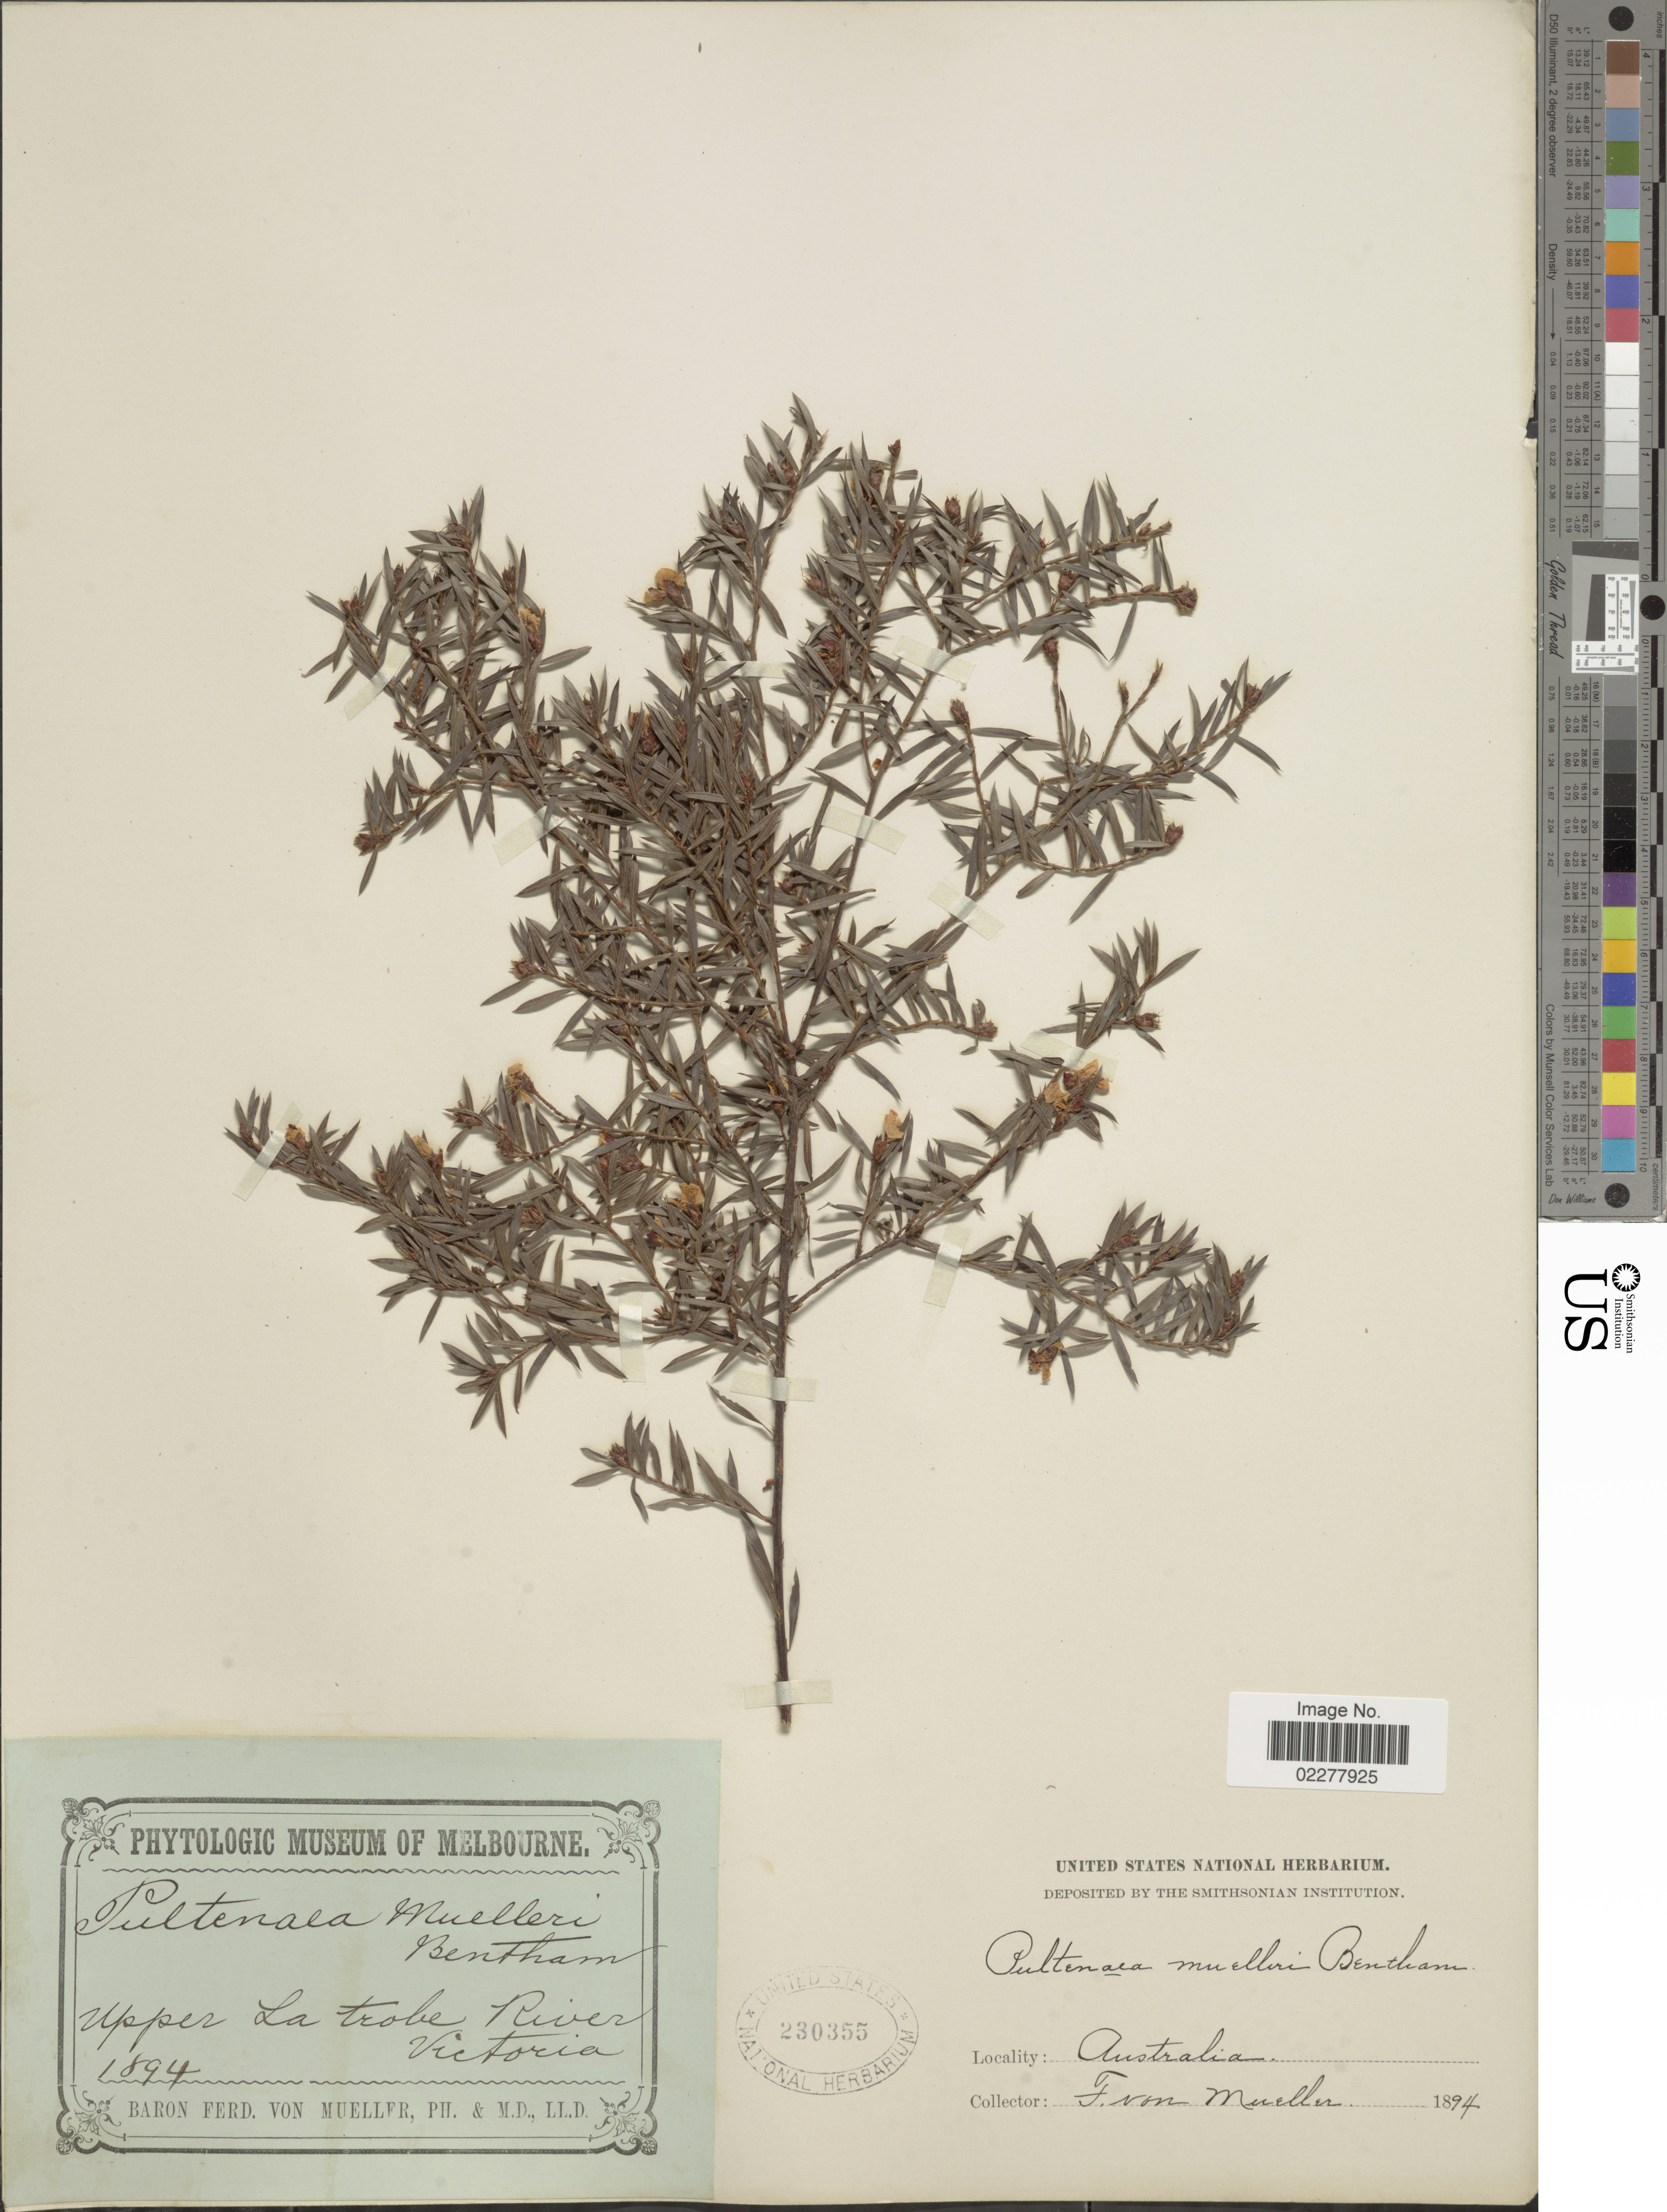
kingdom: Plantae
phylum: Tracheophyta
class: Magnoliopsida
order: Fabales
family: Fabaceae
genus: Pultenaea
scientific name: Pultenaea muelleri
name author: Benth.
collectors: F. von Mueller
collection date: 1894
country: Australia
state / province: Victoria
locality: Upper La trobe River, Victoria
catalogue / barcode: US 230355